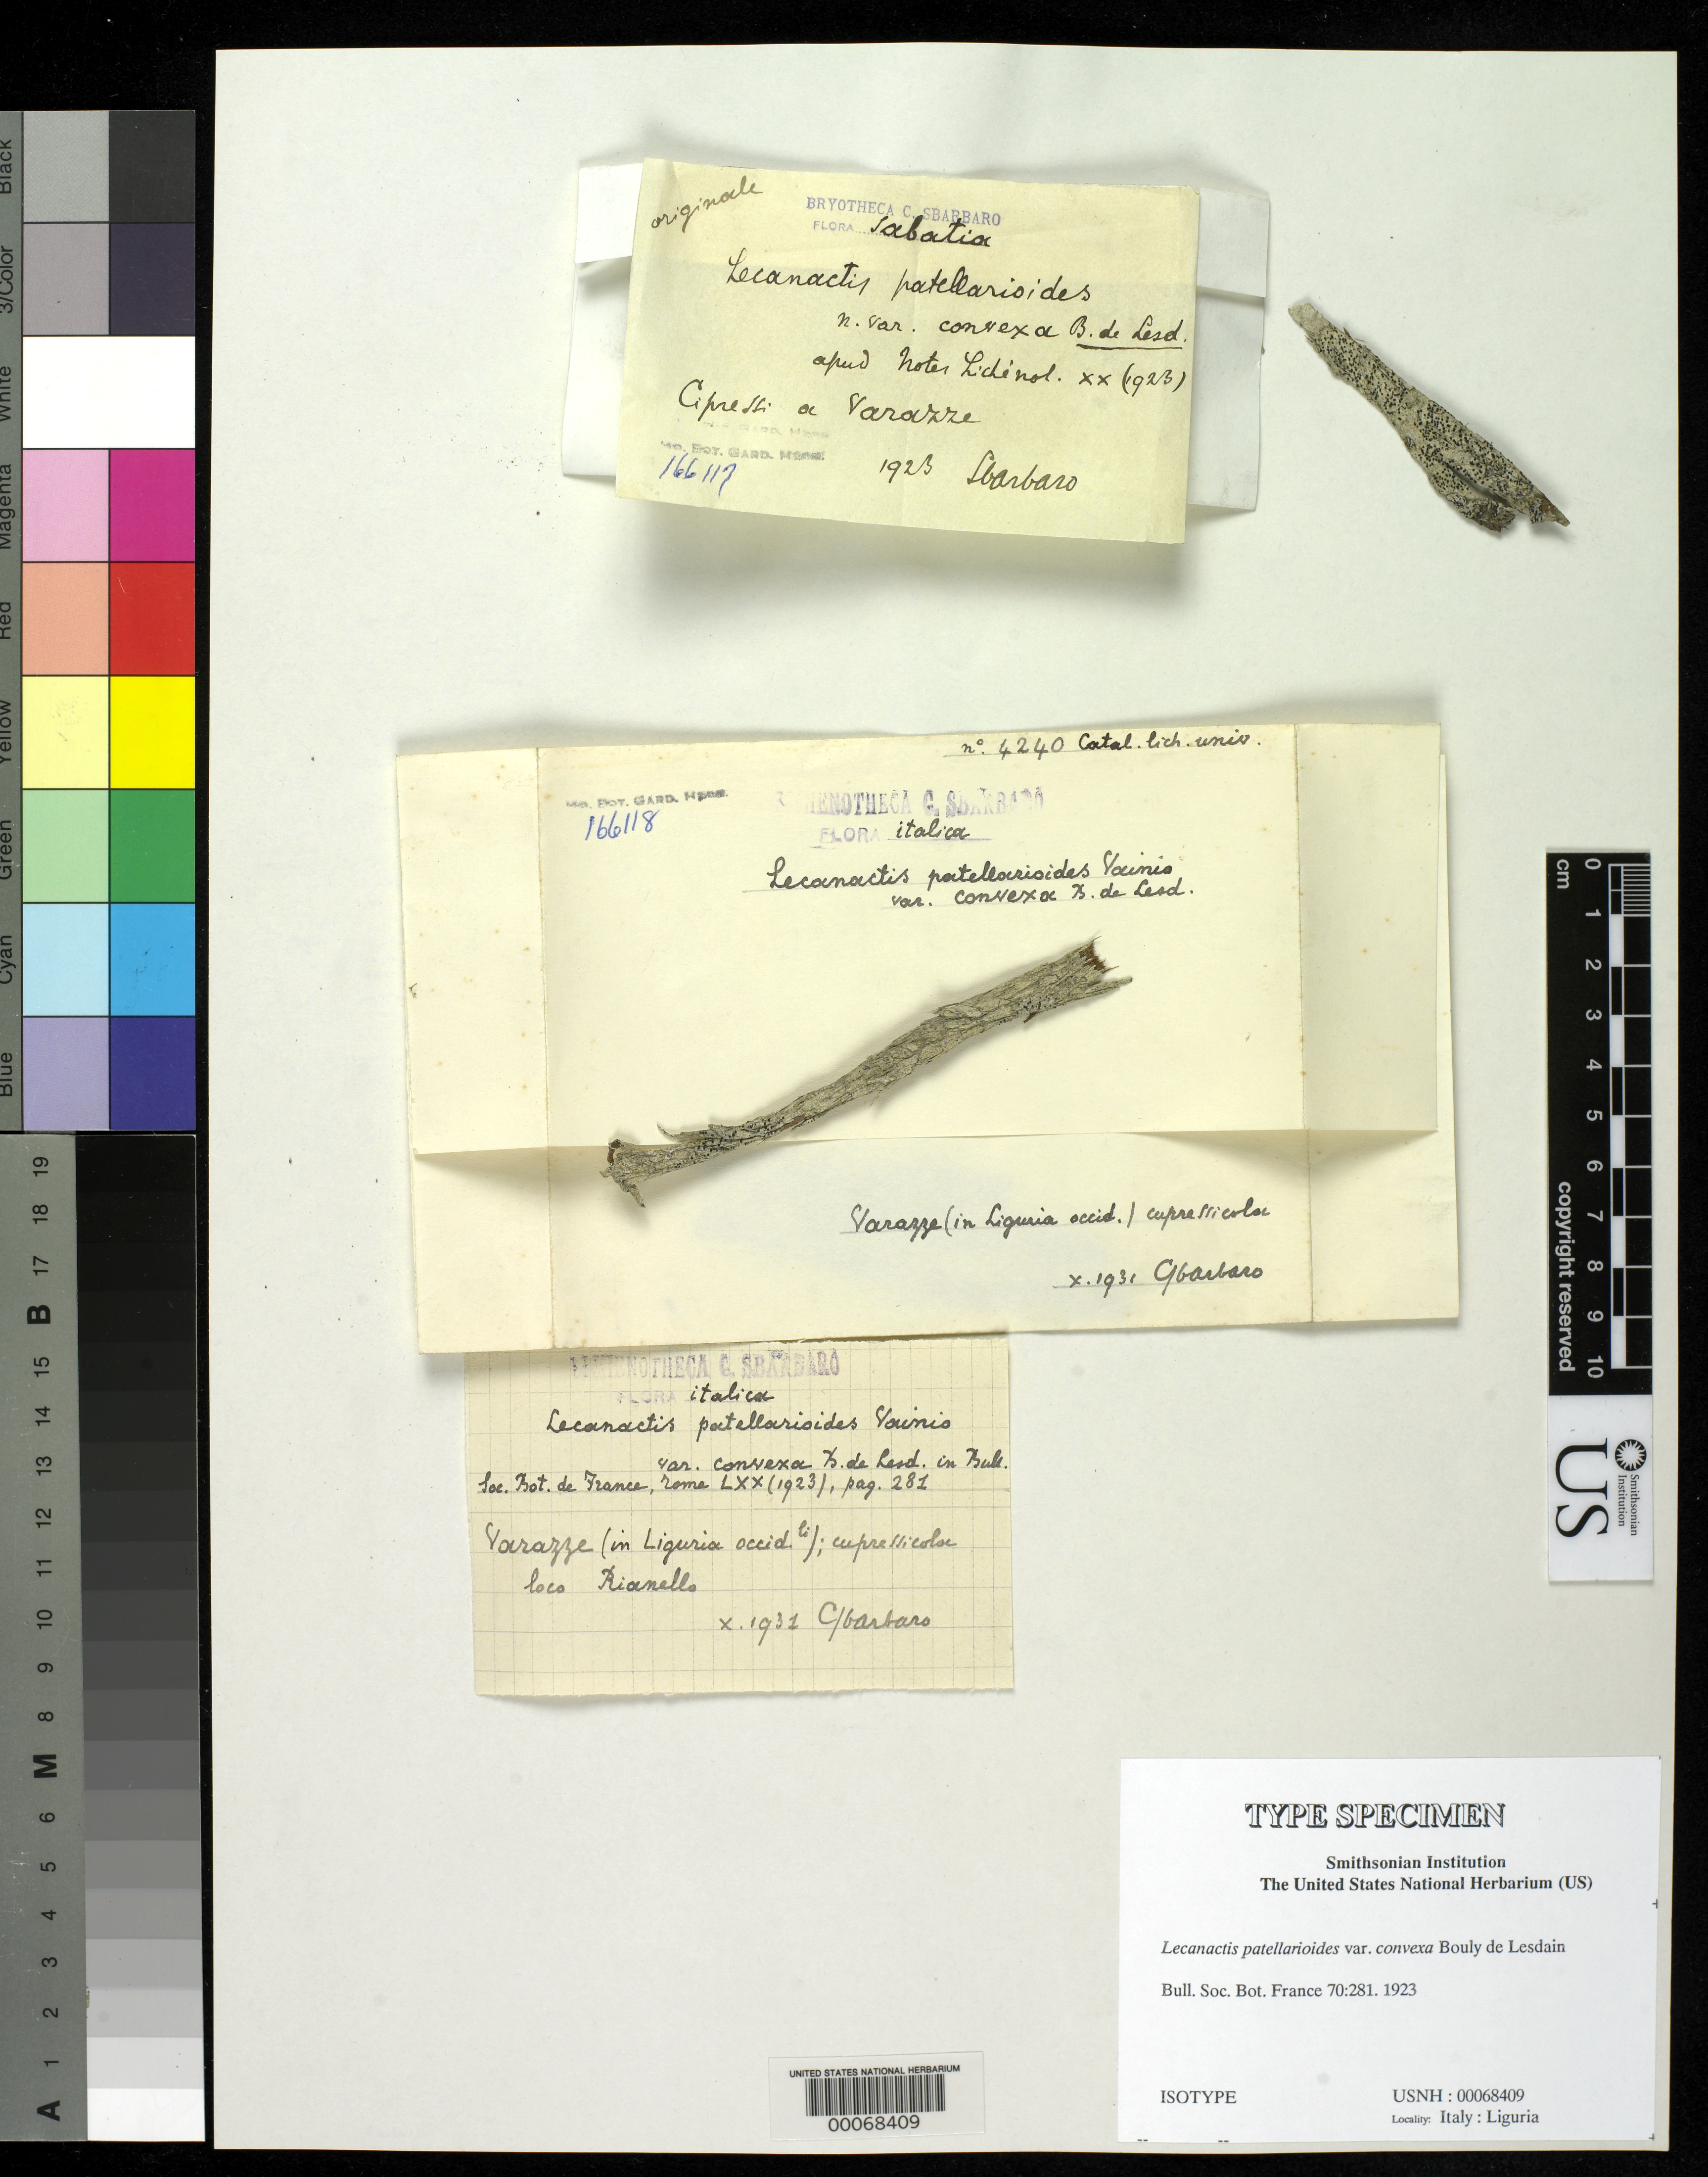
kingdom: Fungi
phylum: Ascomycota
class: Arthoniomycetes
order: Arthoniales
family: Roccellaceae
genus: Lecanactis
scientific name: Lecanactis patellarioides var. convexa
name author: B. de Lesd.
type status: Isotype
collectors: C. Sbarbaro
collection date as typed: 24 May 1922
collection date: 1922-05-24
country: Italy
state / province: Liguria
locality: Varazze Sabatia Ciprell a Varazze.